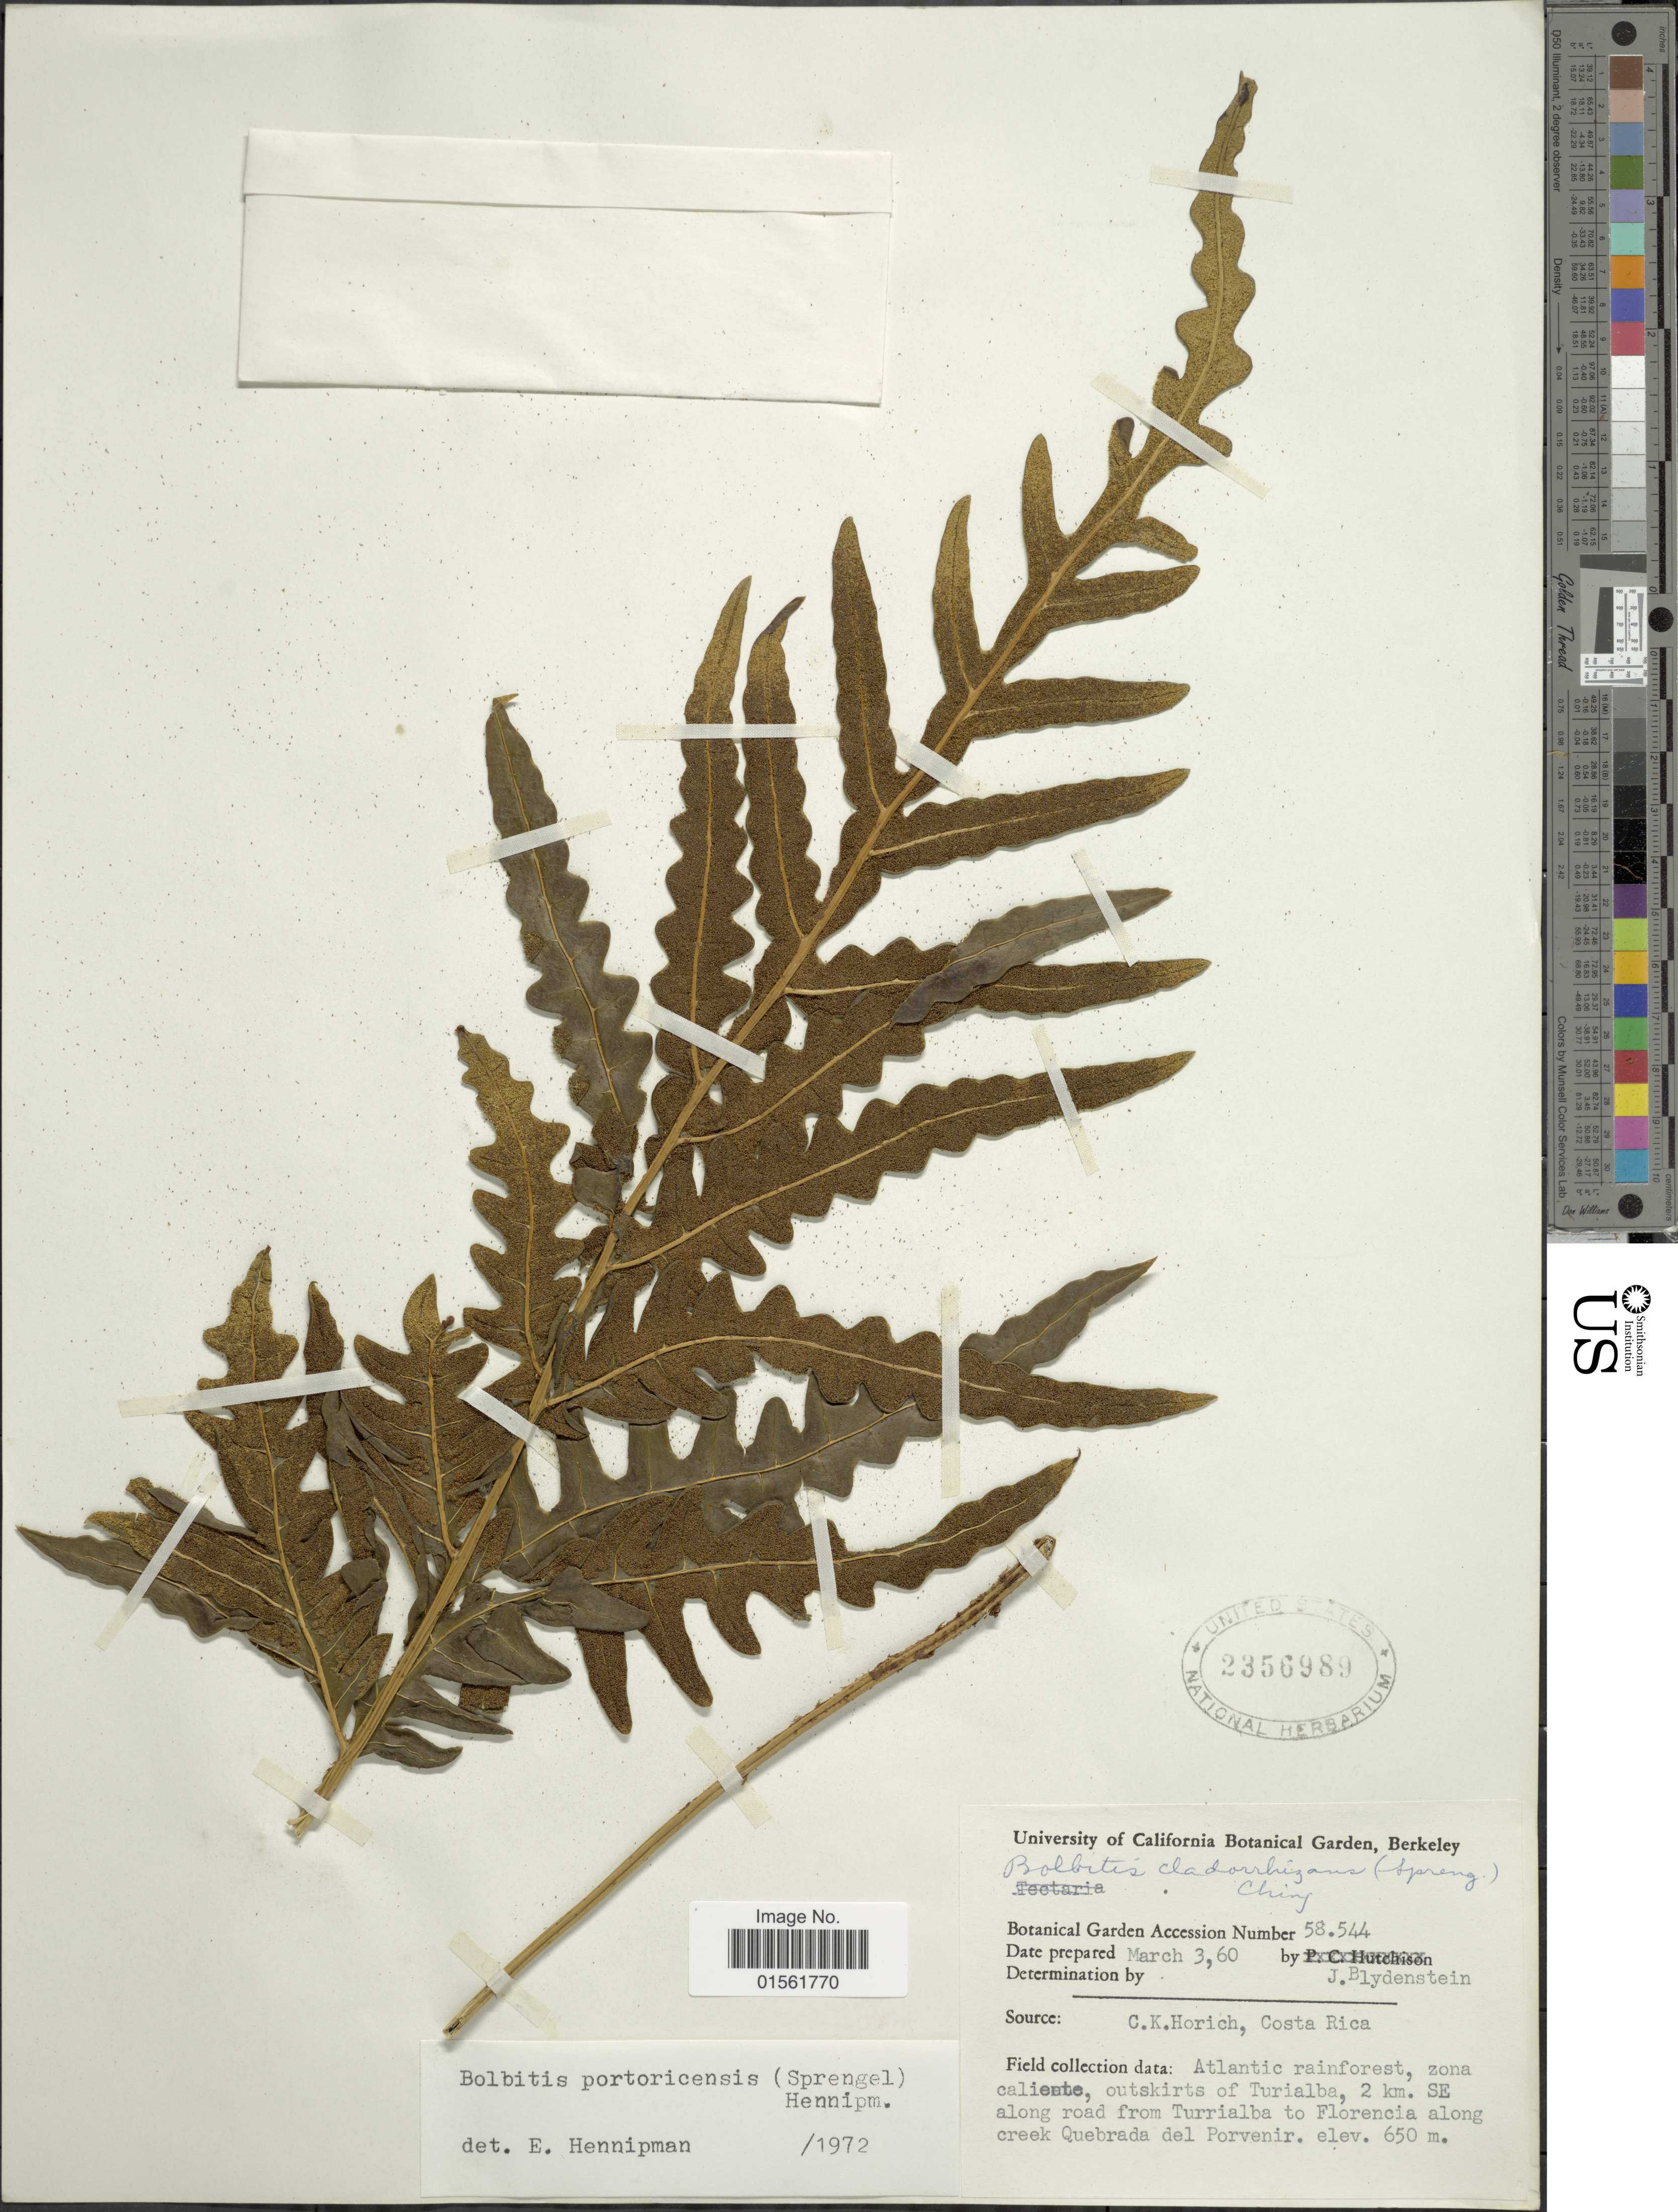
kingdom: Plantae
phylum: Tracheophyta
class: Polypodiopsida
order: Polypodiales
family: Dryopteridaceae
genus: Bolbitis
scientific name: Bolbitis portoricensis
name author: (Spreng.) Hennipman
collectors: C. K. Horich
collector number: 58.544?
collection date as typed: Transcribed d/m/y: 3/3/60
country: Costa Rica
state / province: Cartago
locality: Atlantic rainforest, zona caliente, outskirts of Turialba, 2 km. SE along road from Turrialba to Florencia along creek Quebrada del Porvenir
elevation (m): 650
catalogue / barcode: US 2356989